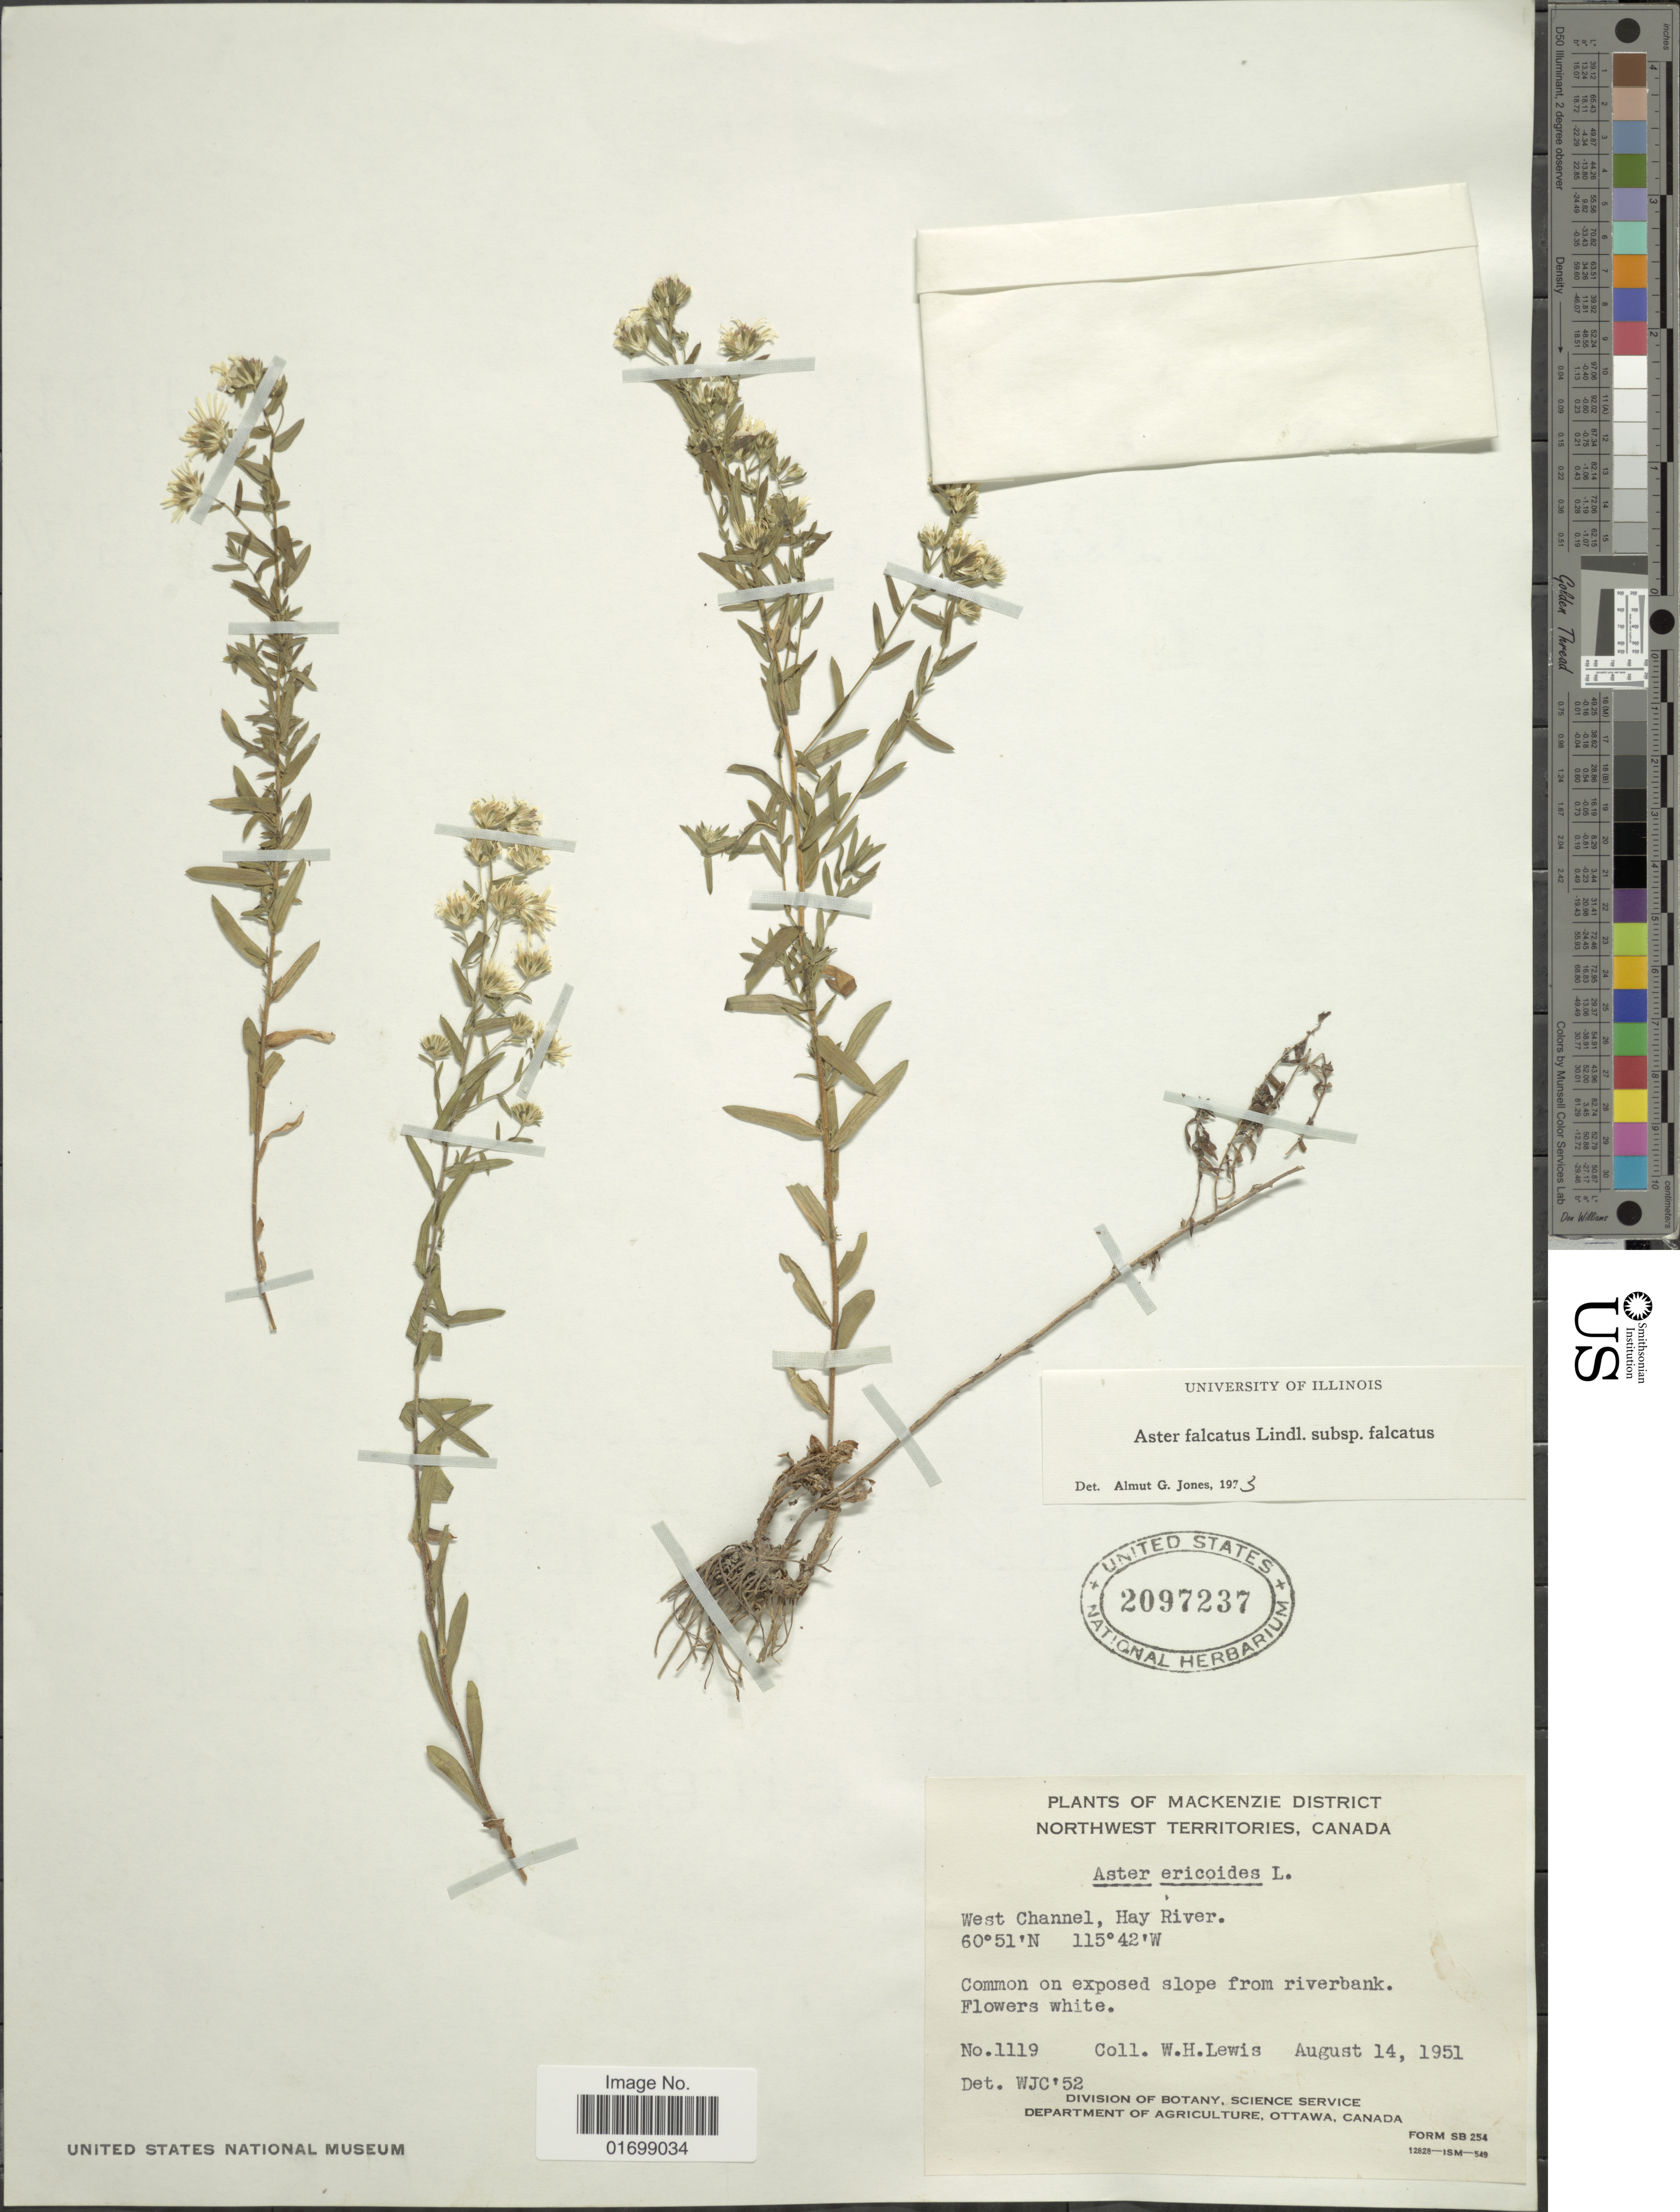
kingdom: Plantae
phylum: Tracheophyta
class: Magnoliopsida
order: Asterales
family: Asteraceae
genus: Symphyotrichum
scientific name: Symphyotrichum falcatum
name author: (Lindl. ex Lindl.) G.L. Nesom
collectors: W. H. Lewis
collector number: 1119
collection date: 1951-08-14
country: Canada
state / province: Northwest Territories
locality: Mackenzie District, West Channel, Hay River, common on exposed slope from riverbank.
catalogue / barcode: US 2097237